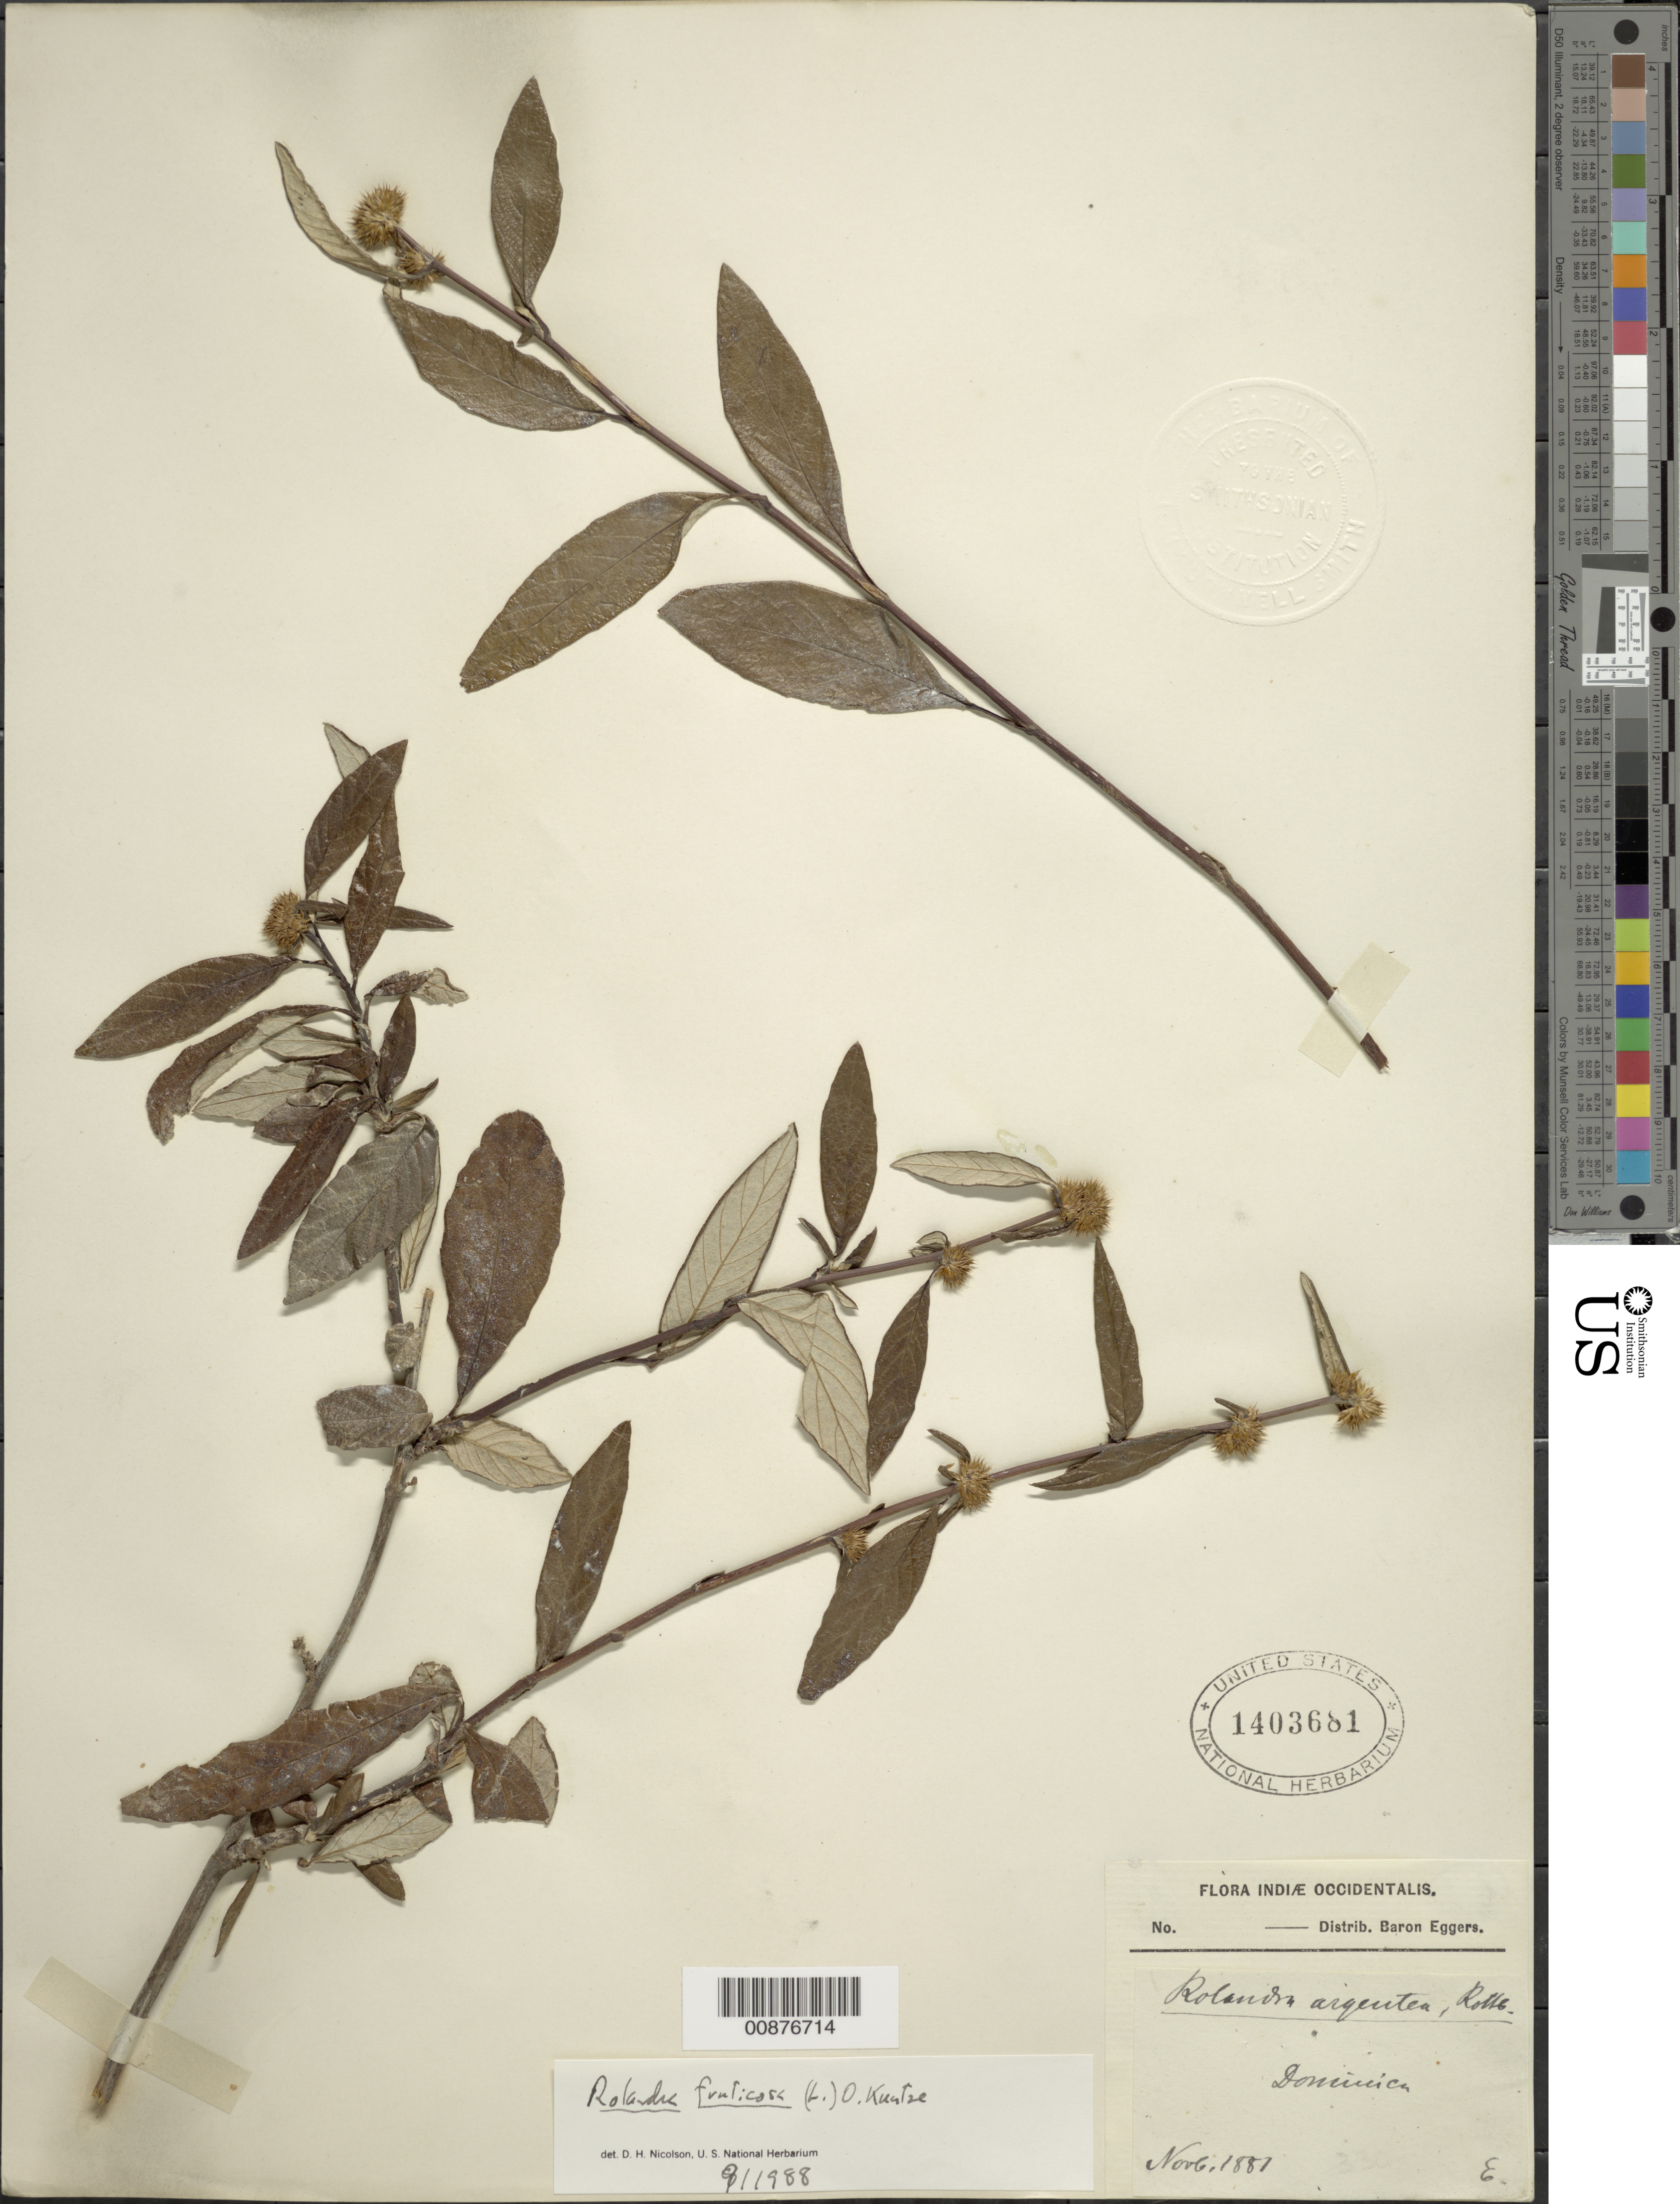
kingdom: Plantae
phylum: Tracheophyta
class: Magnoliopsida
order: Asterales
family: Asteraceae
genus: Rolandra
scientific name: Rolandra fruticosa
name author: (L.) Kuntze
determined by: Nicolson, Dan H.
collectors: H. F. A. von Eggers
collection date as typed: Nov 1887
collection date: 1887-11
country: Dominica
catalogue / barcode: US 1403681